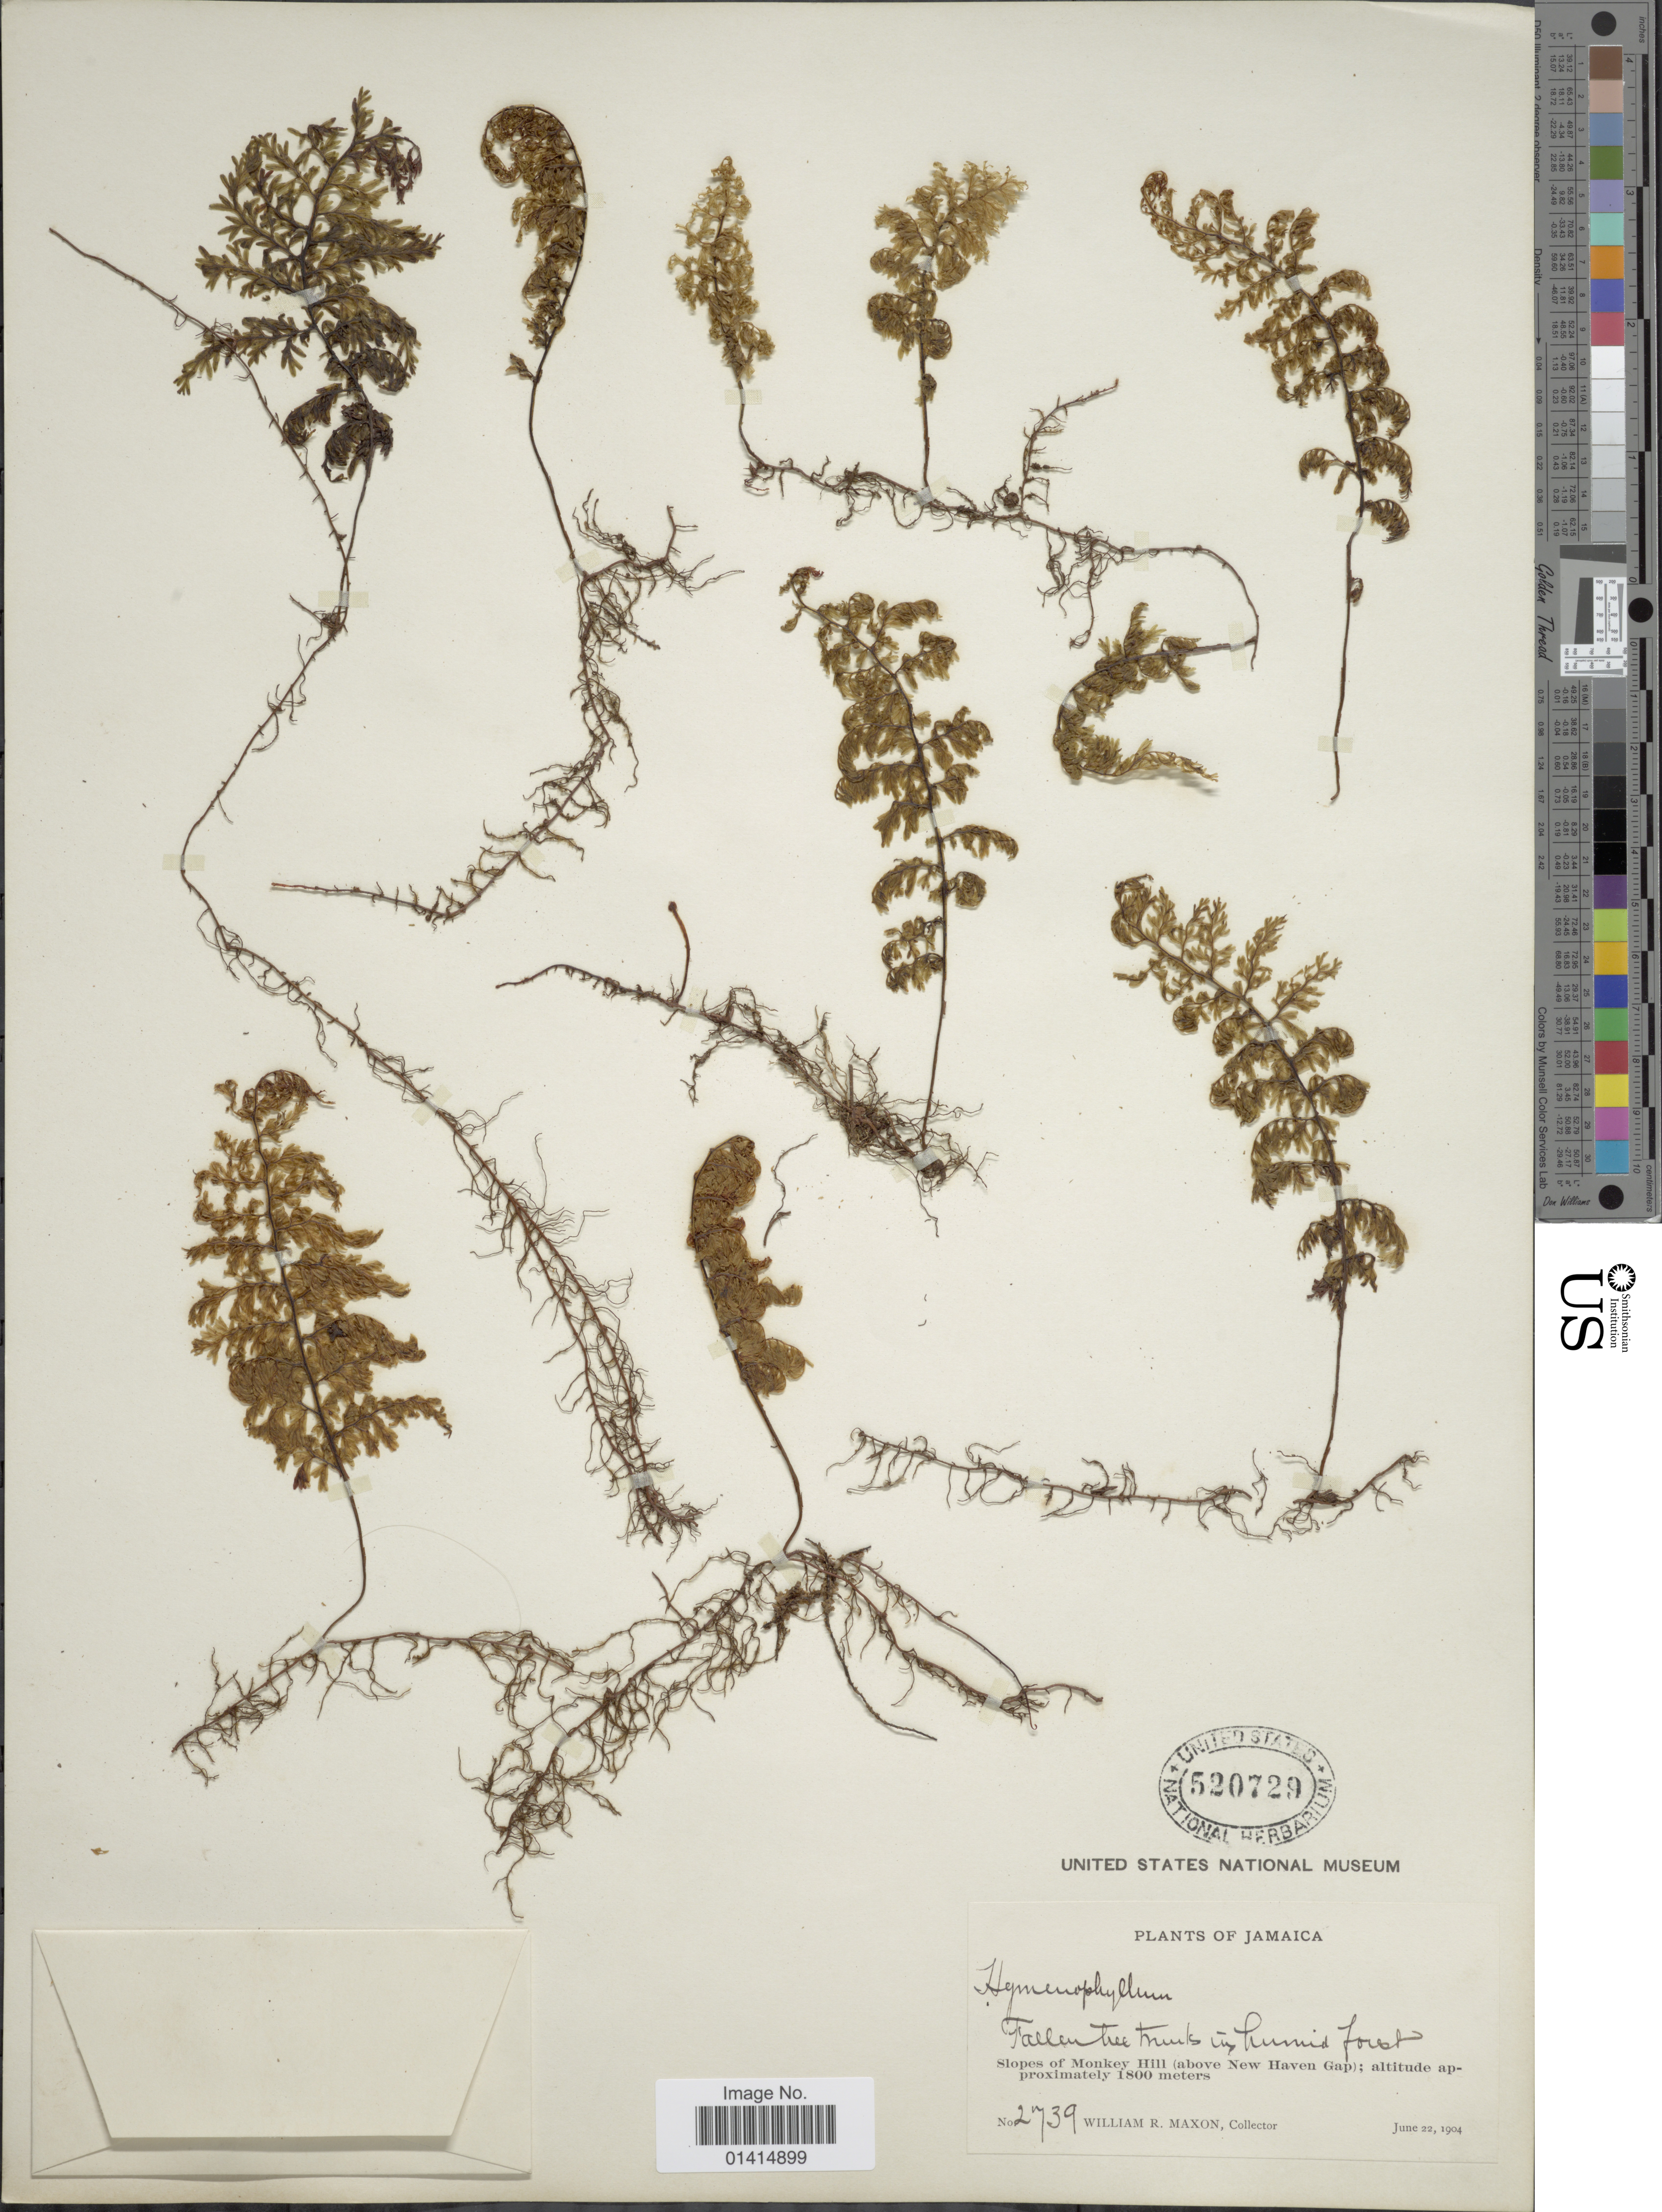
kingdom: Plantae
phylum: Tracheophyta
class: Polypodiopsida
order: Hymenophyllales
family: Hymenophyllaceae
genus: Hymenophyllum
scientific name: Hymenophyllum axillare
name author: Sw.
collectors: W. R. Maxon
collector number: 2739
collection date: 1904-06-22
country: Jamaica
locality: Slopes of Monkey Hill (above New Haven Gap)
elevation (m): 1800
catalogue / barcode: US 520729